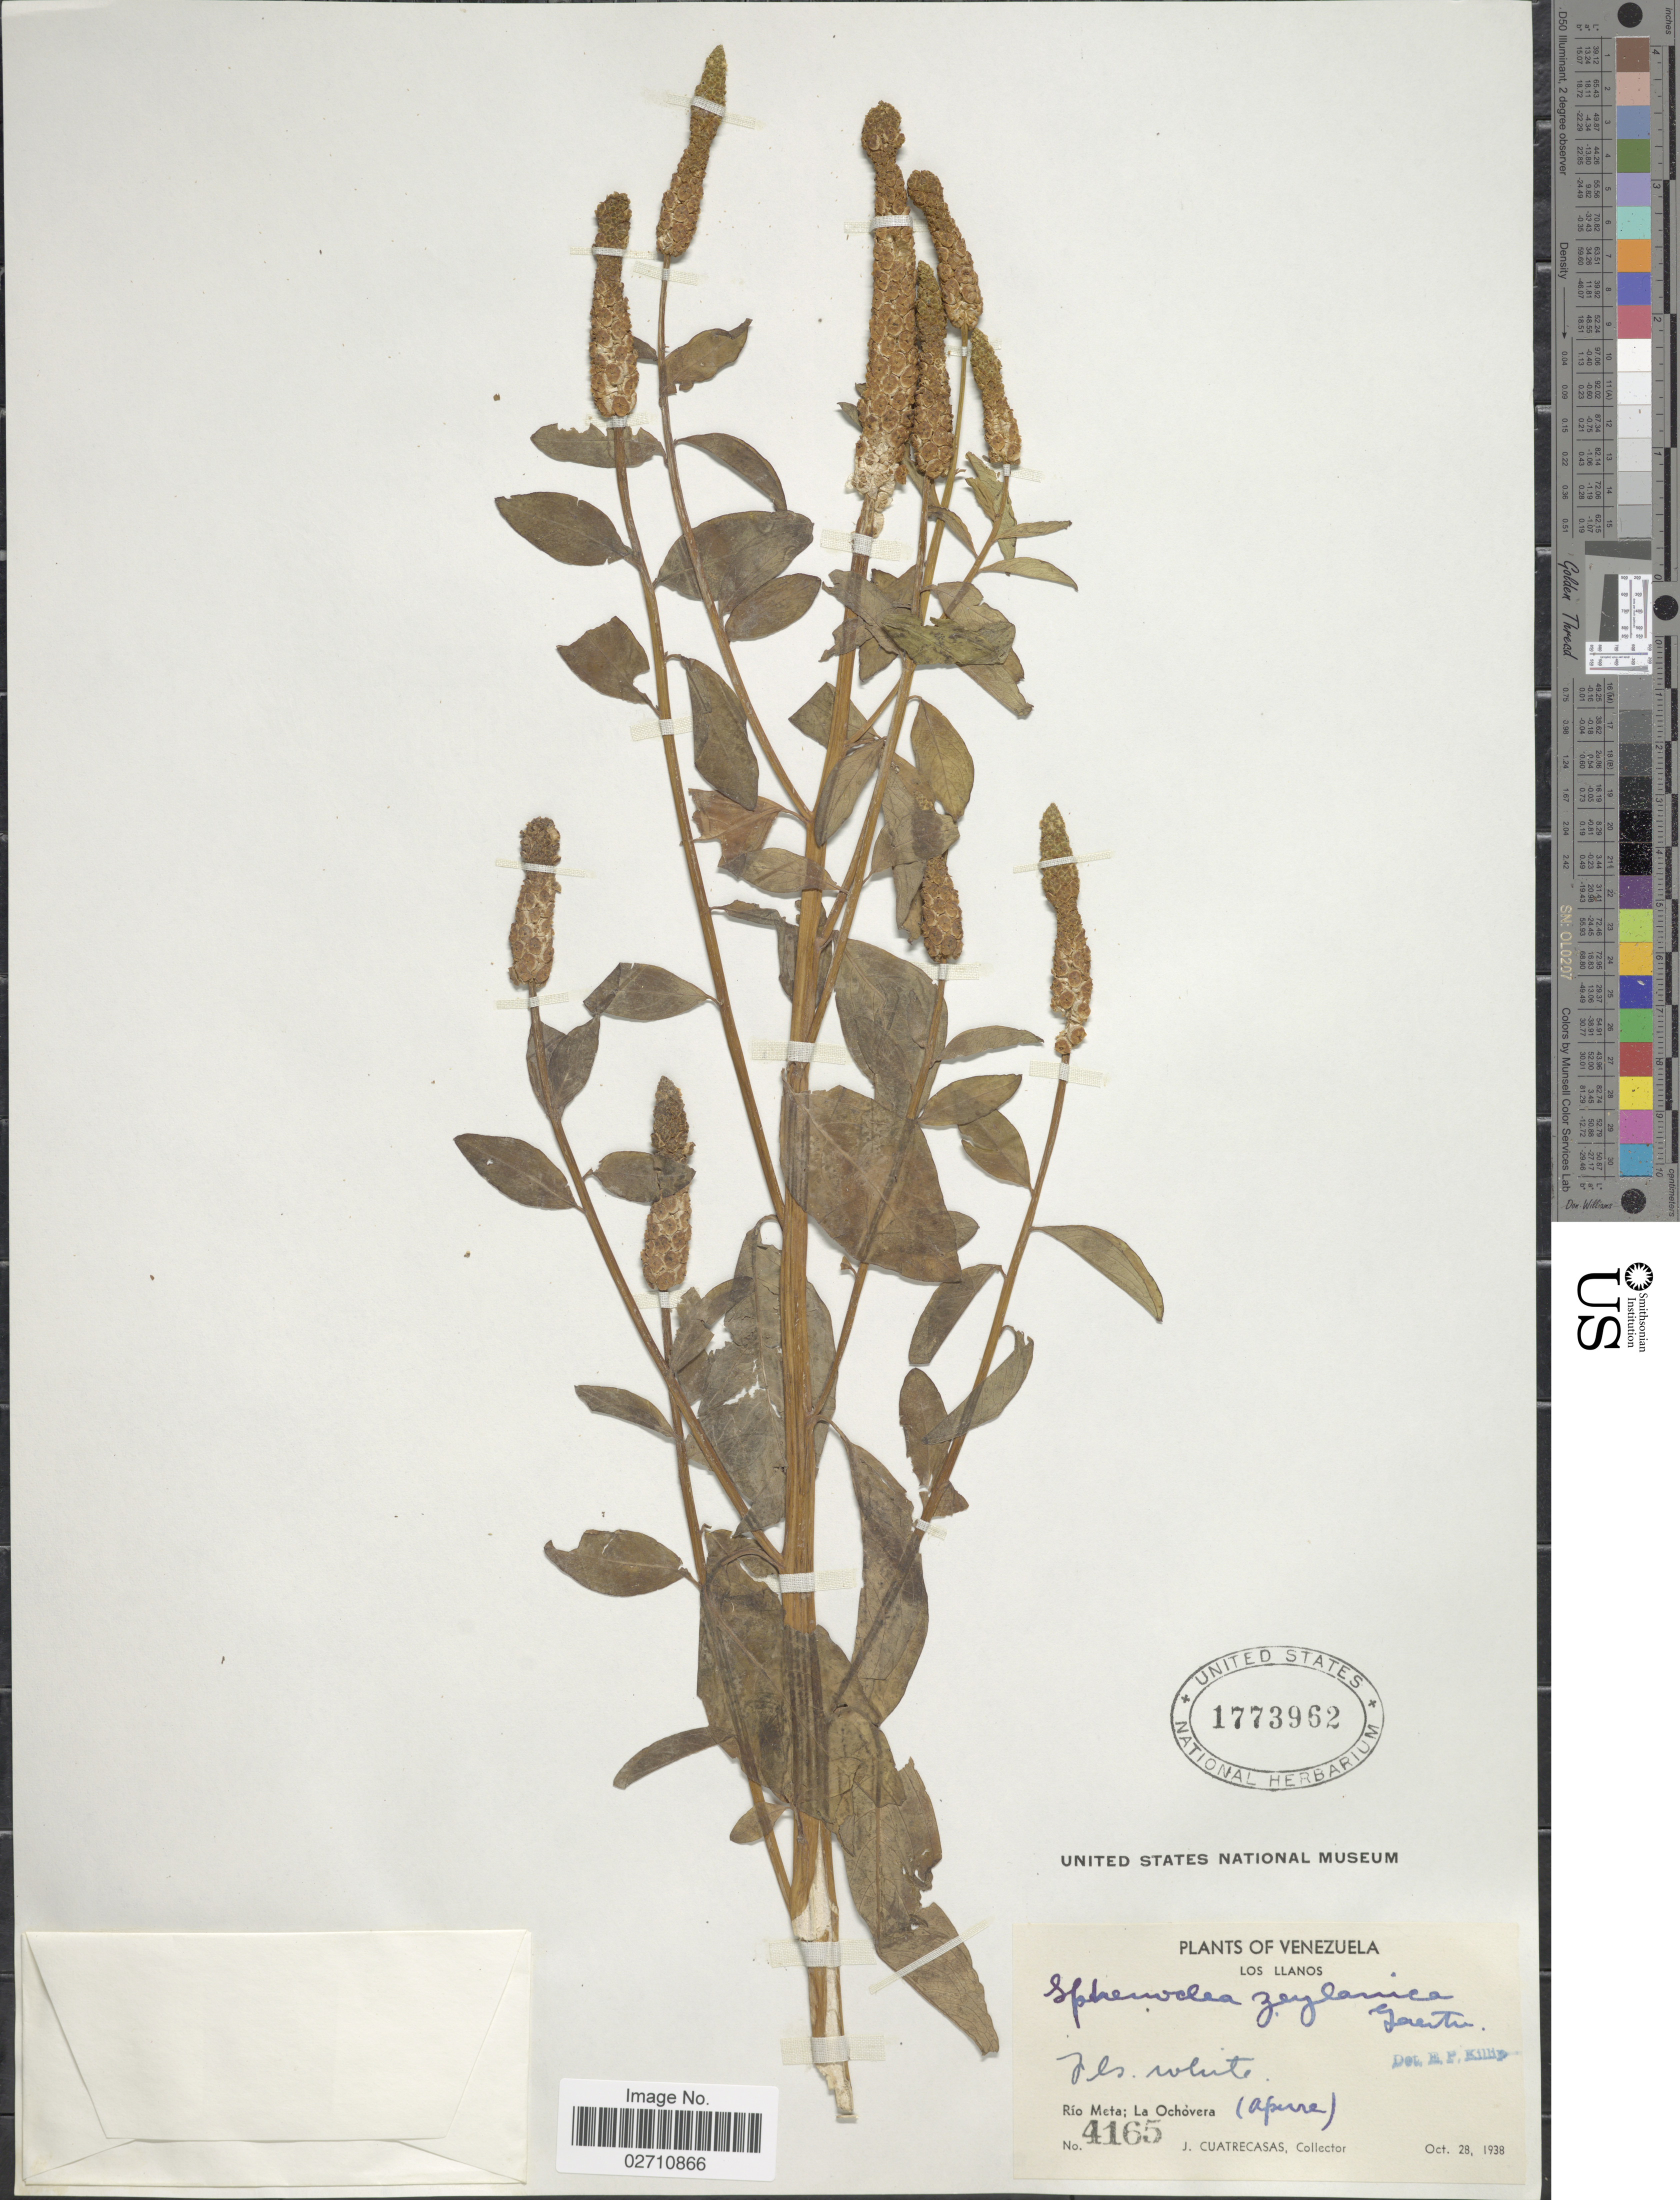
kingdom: Plantae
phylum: Tracheophyta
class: Magnoliopsida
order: Solanales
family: Sphenocleaceae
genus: Sphenoclea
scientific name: Sphenoclea zeylanica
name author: Gaertn.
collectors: J. Cuatrecasas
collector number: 4165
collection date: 1938-10-28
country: Venezuela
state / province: Apure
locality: Los Llanos. Rio Meta; La Ochovera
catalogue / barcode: US 1773962